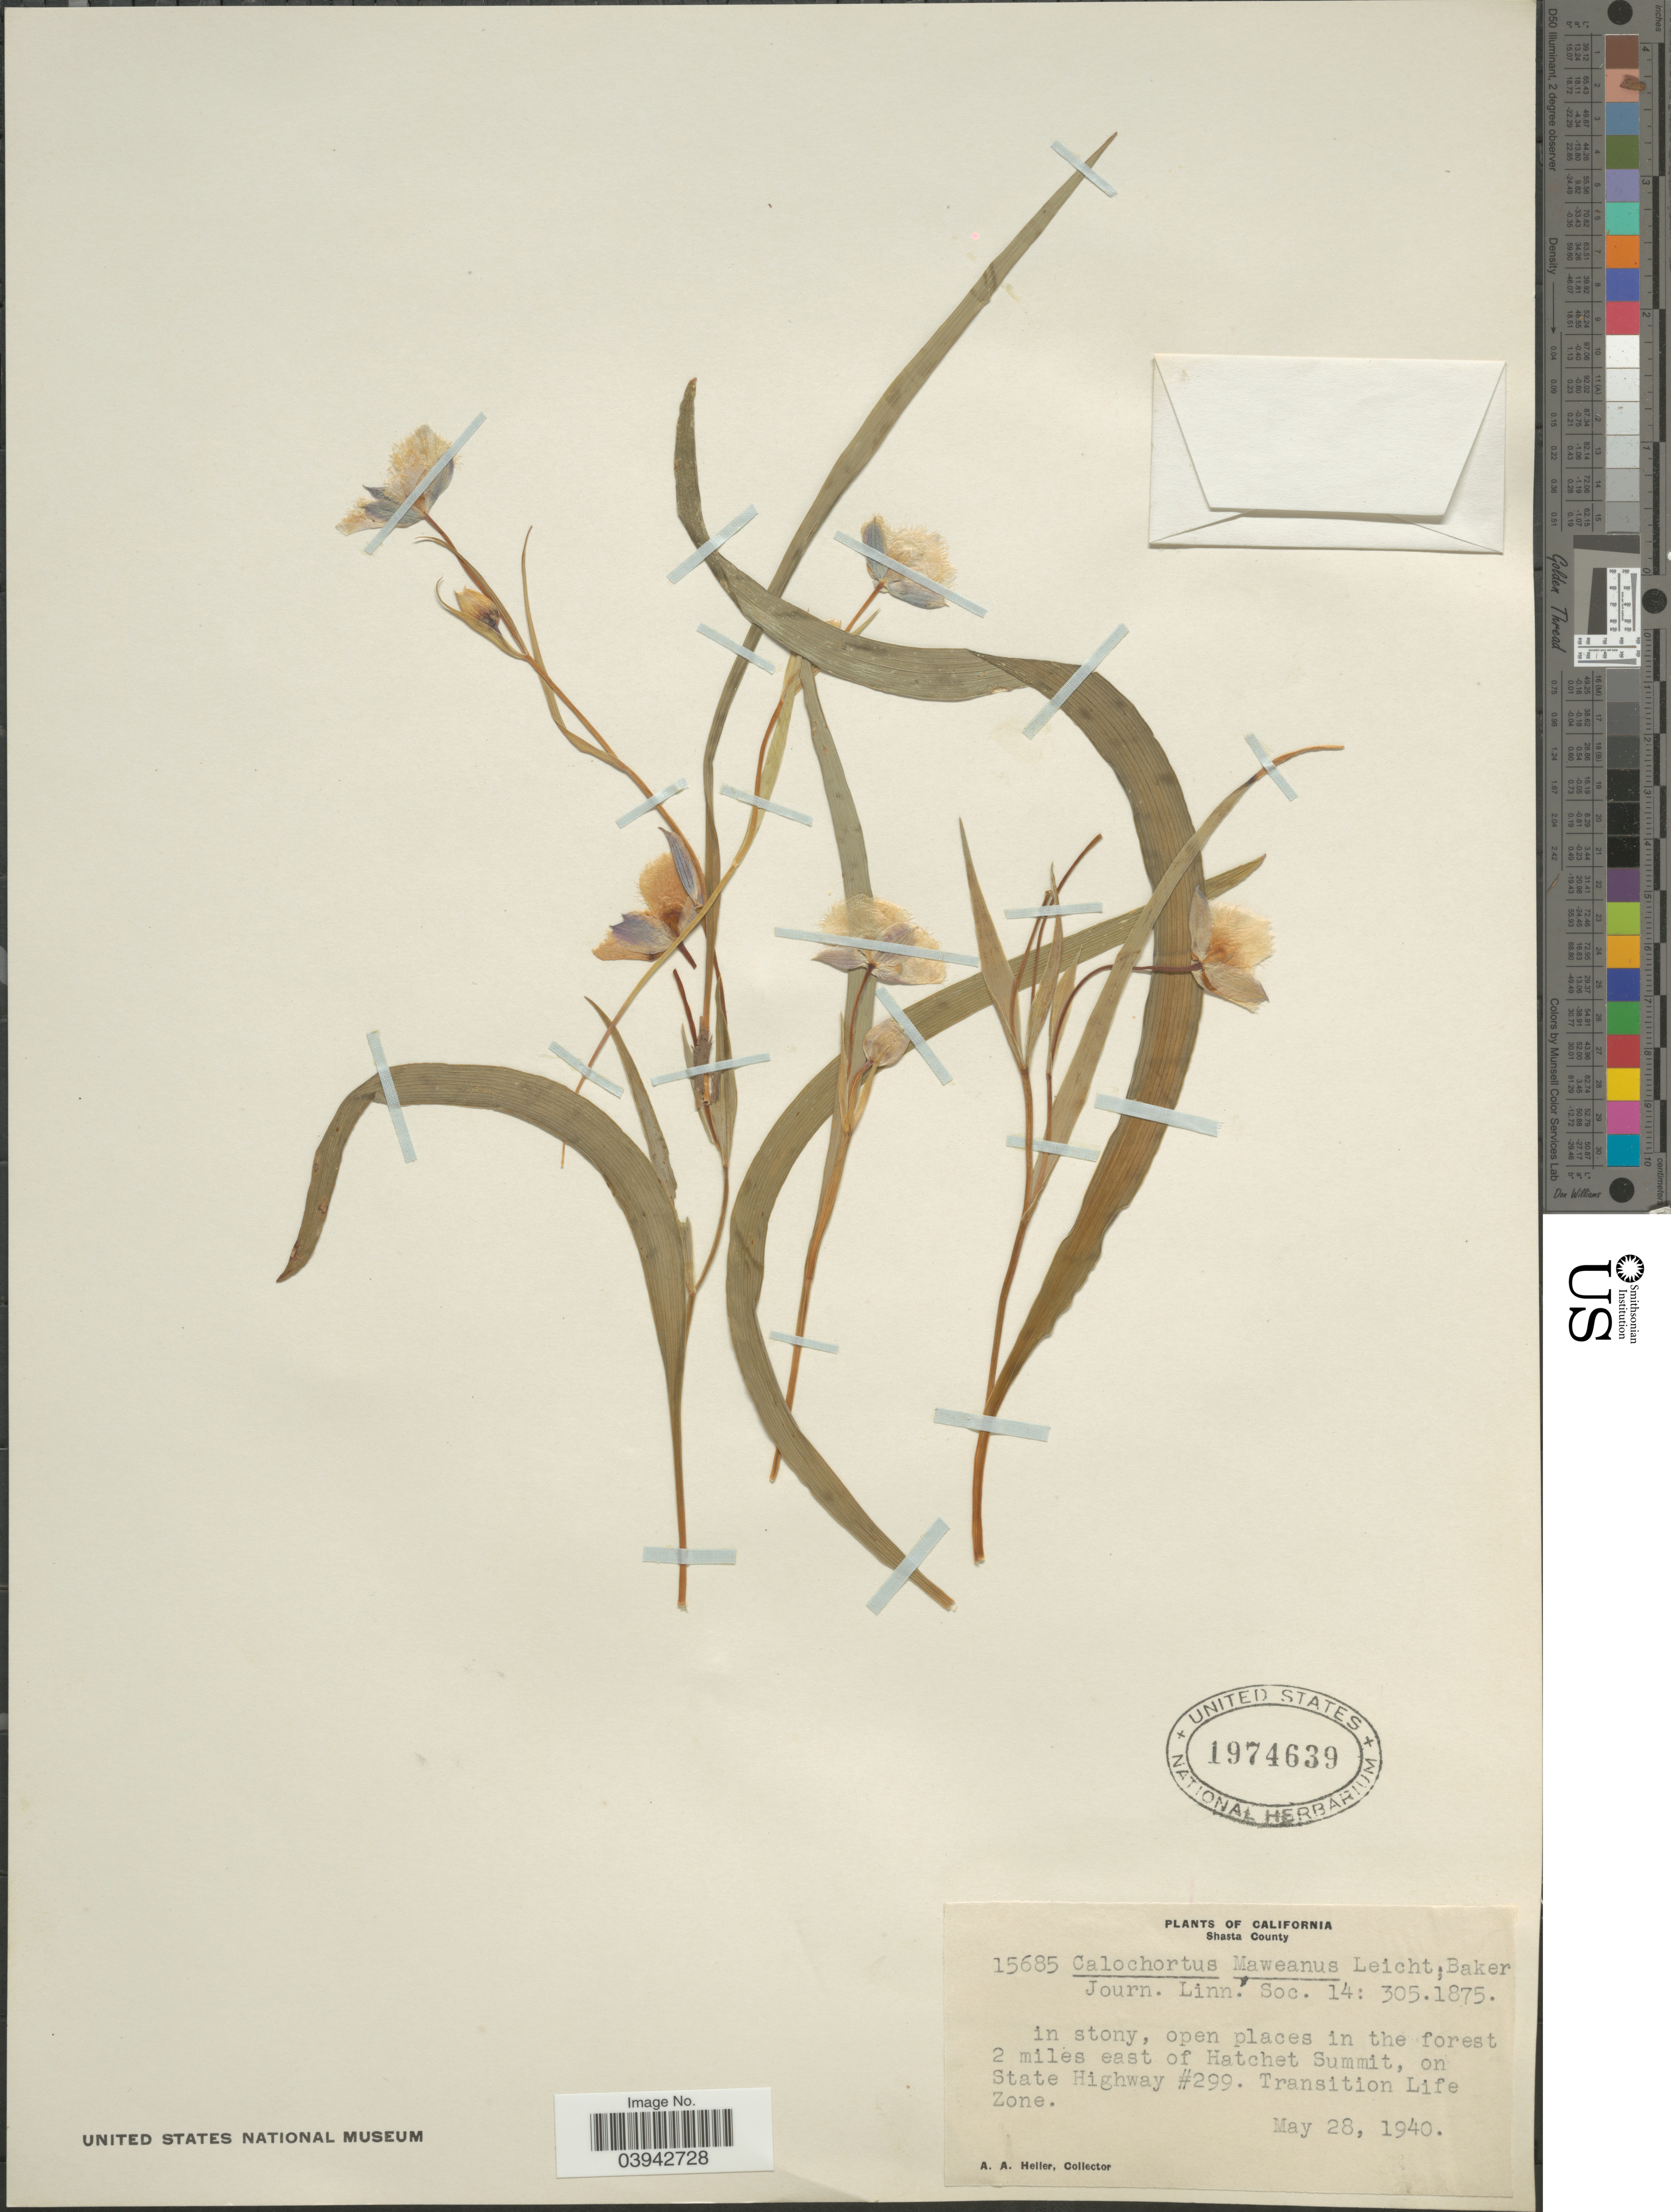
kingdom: Plantae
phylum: Tracheophyta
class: Liliopsida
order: Liliales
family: Liliaceae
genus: Calochortus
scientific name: Calochortus maweanus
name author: Leichtlin ex Baker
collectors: A. A. Heller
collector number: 15685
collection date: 1940-05-28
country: United States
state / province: California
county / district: Shasta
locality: Shasta County. In stony, open places in the forest 2 miles east of Hatchet Summitm on State Highway #299. Transition Life Zone.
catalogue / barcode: US 1974639